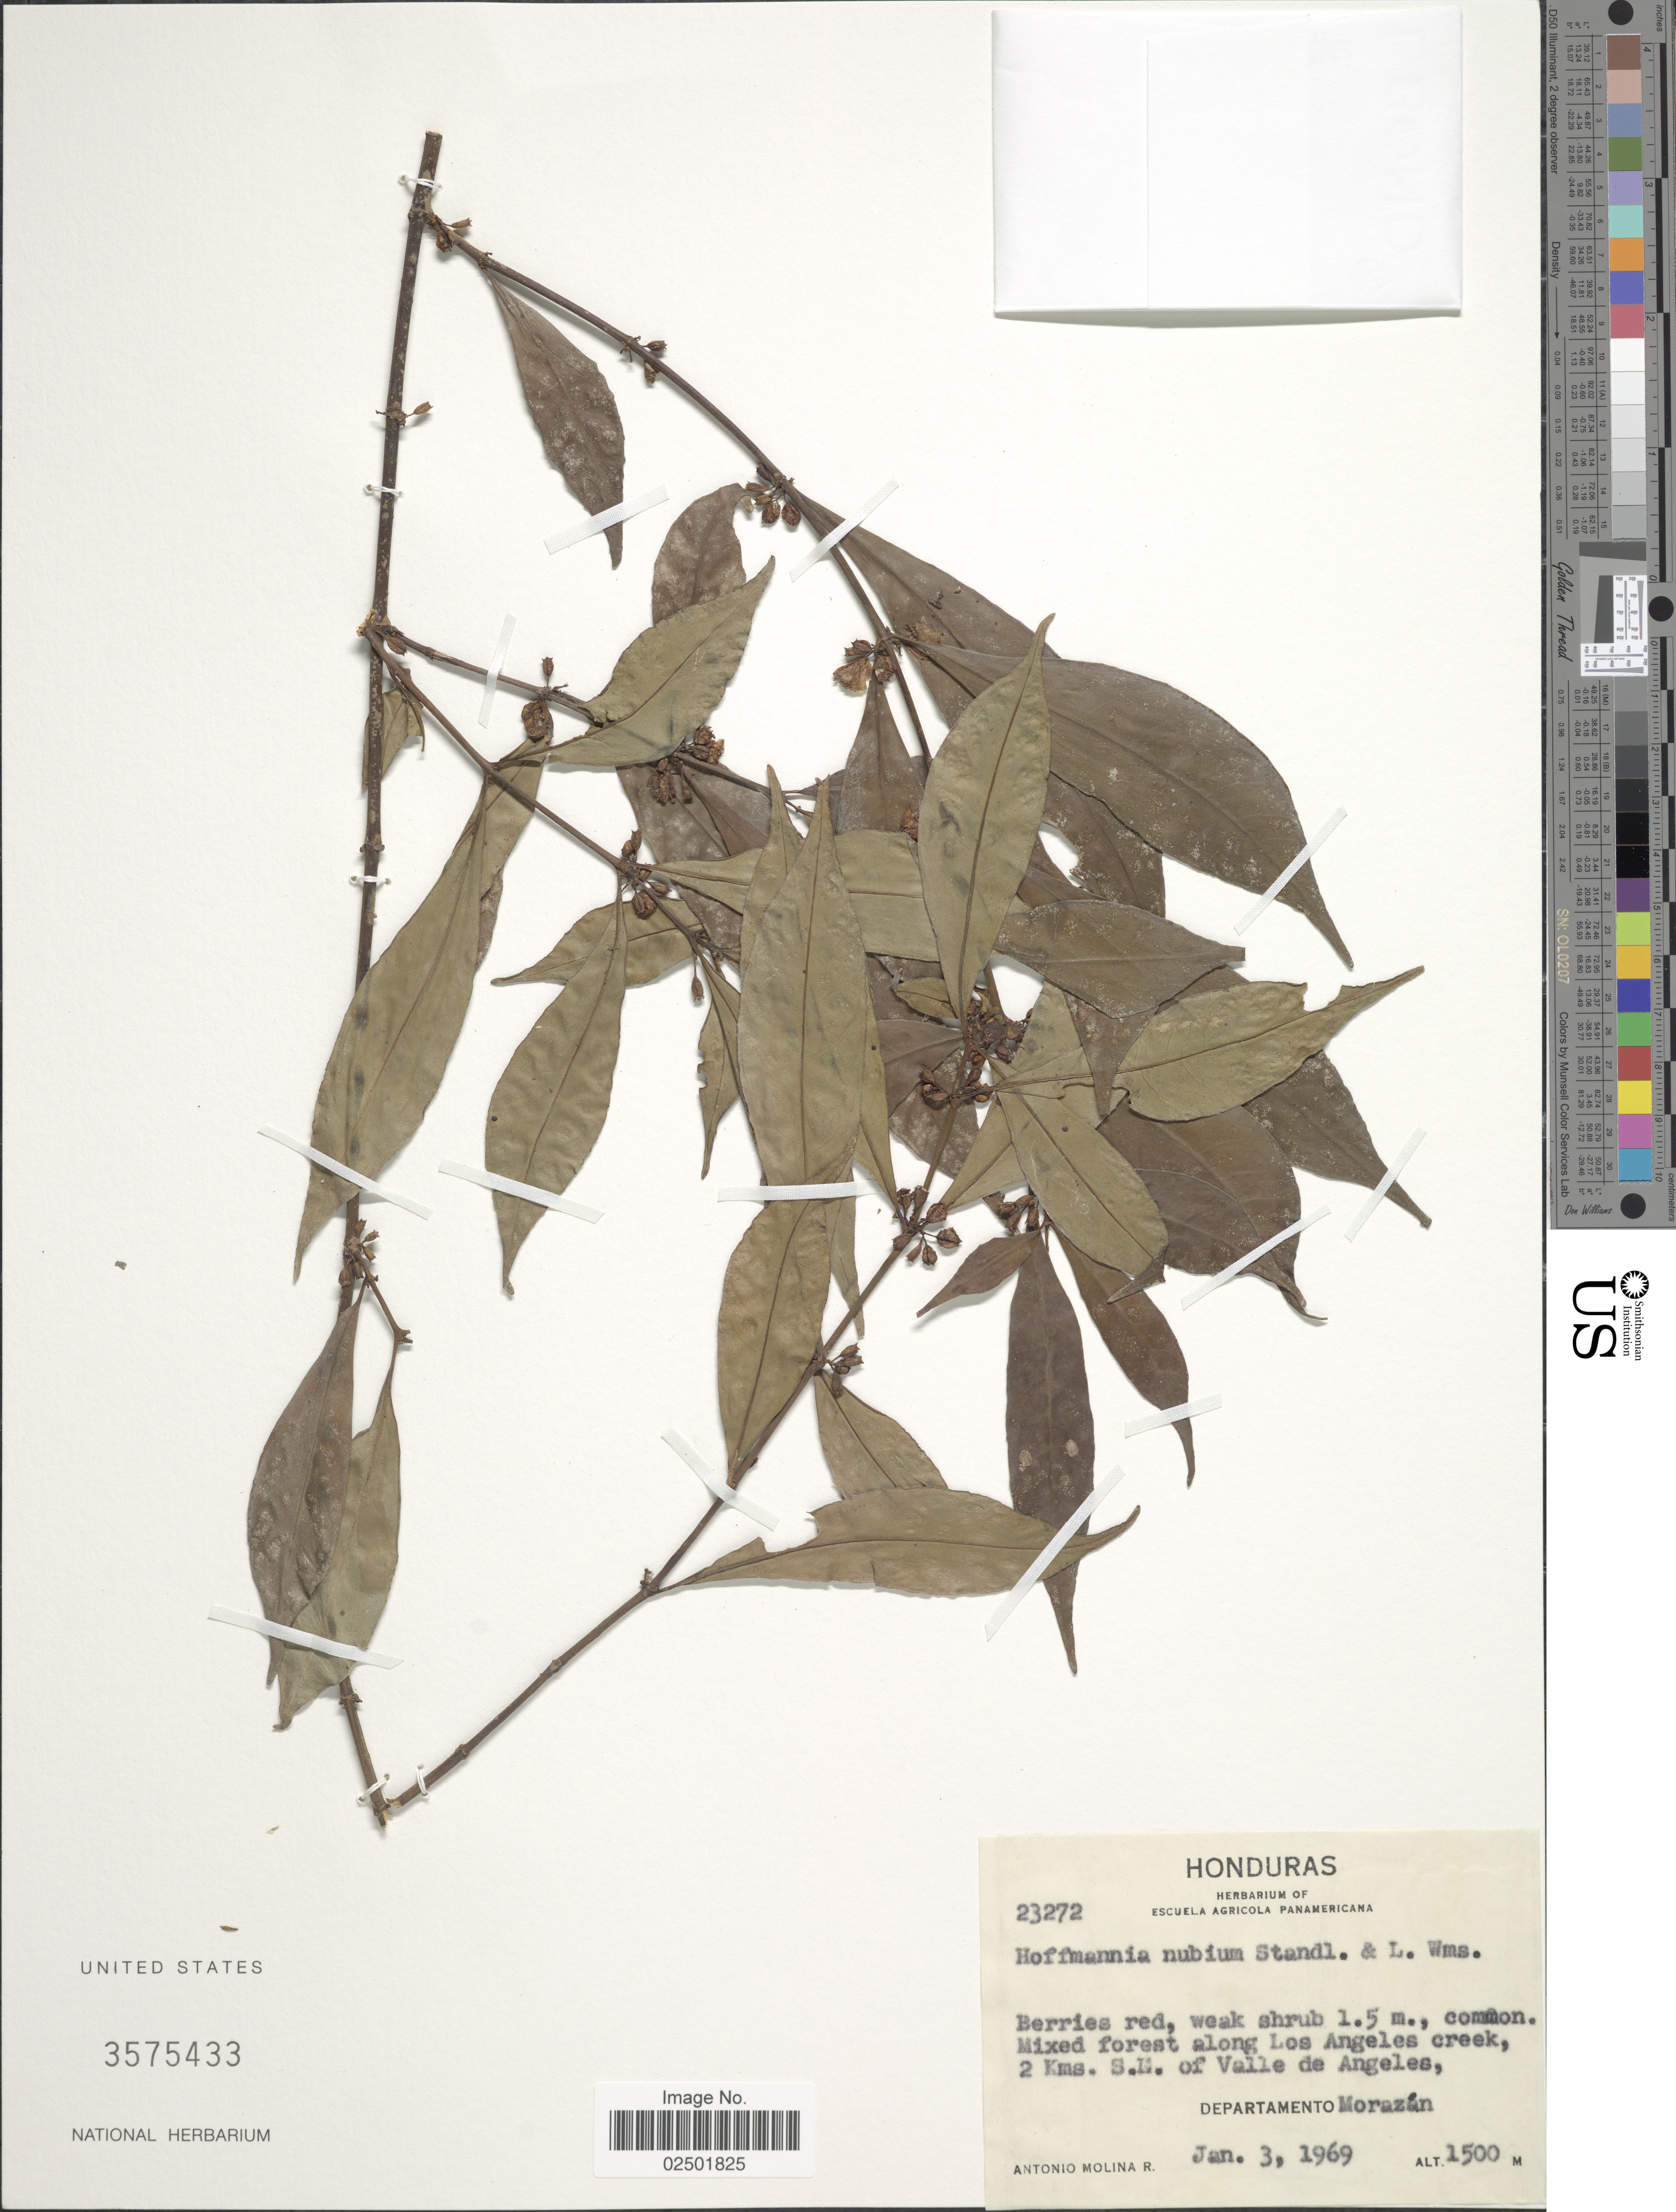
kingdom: Plantae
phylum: Tracheophyta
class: Magnoliopsida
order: Gentianales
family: Rubiaceae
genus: Hoffmannia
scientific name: Hoffmannia nubium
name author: Standl. & L.O. Williams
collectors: A. Molina R.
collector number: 23272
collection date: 1969-01-03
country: Honduras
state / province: Fco. Morazán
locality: along Los Angeles creek, 2 Kms S.E. of Valle de Angeles.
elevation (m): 1500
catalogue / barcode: US 3575433